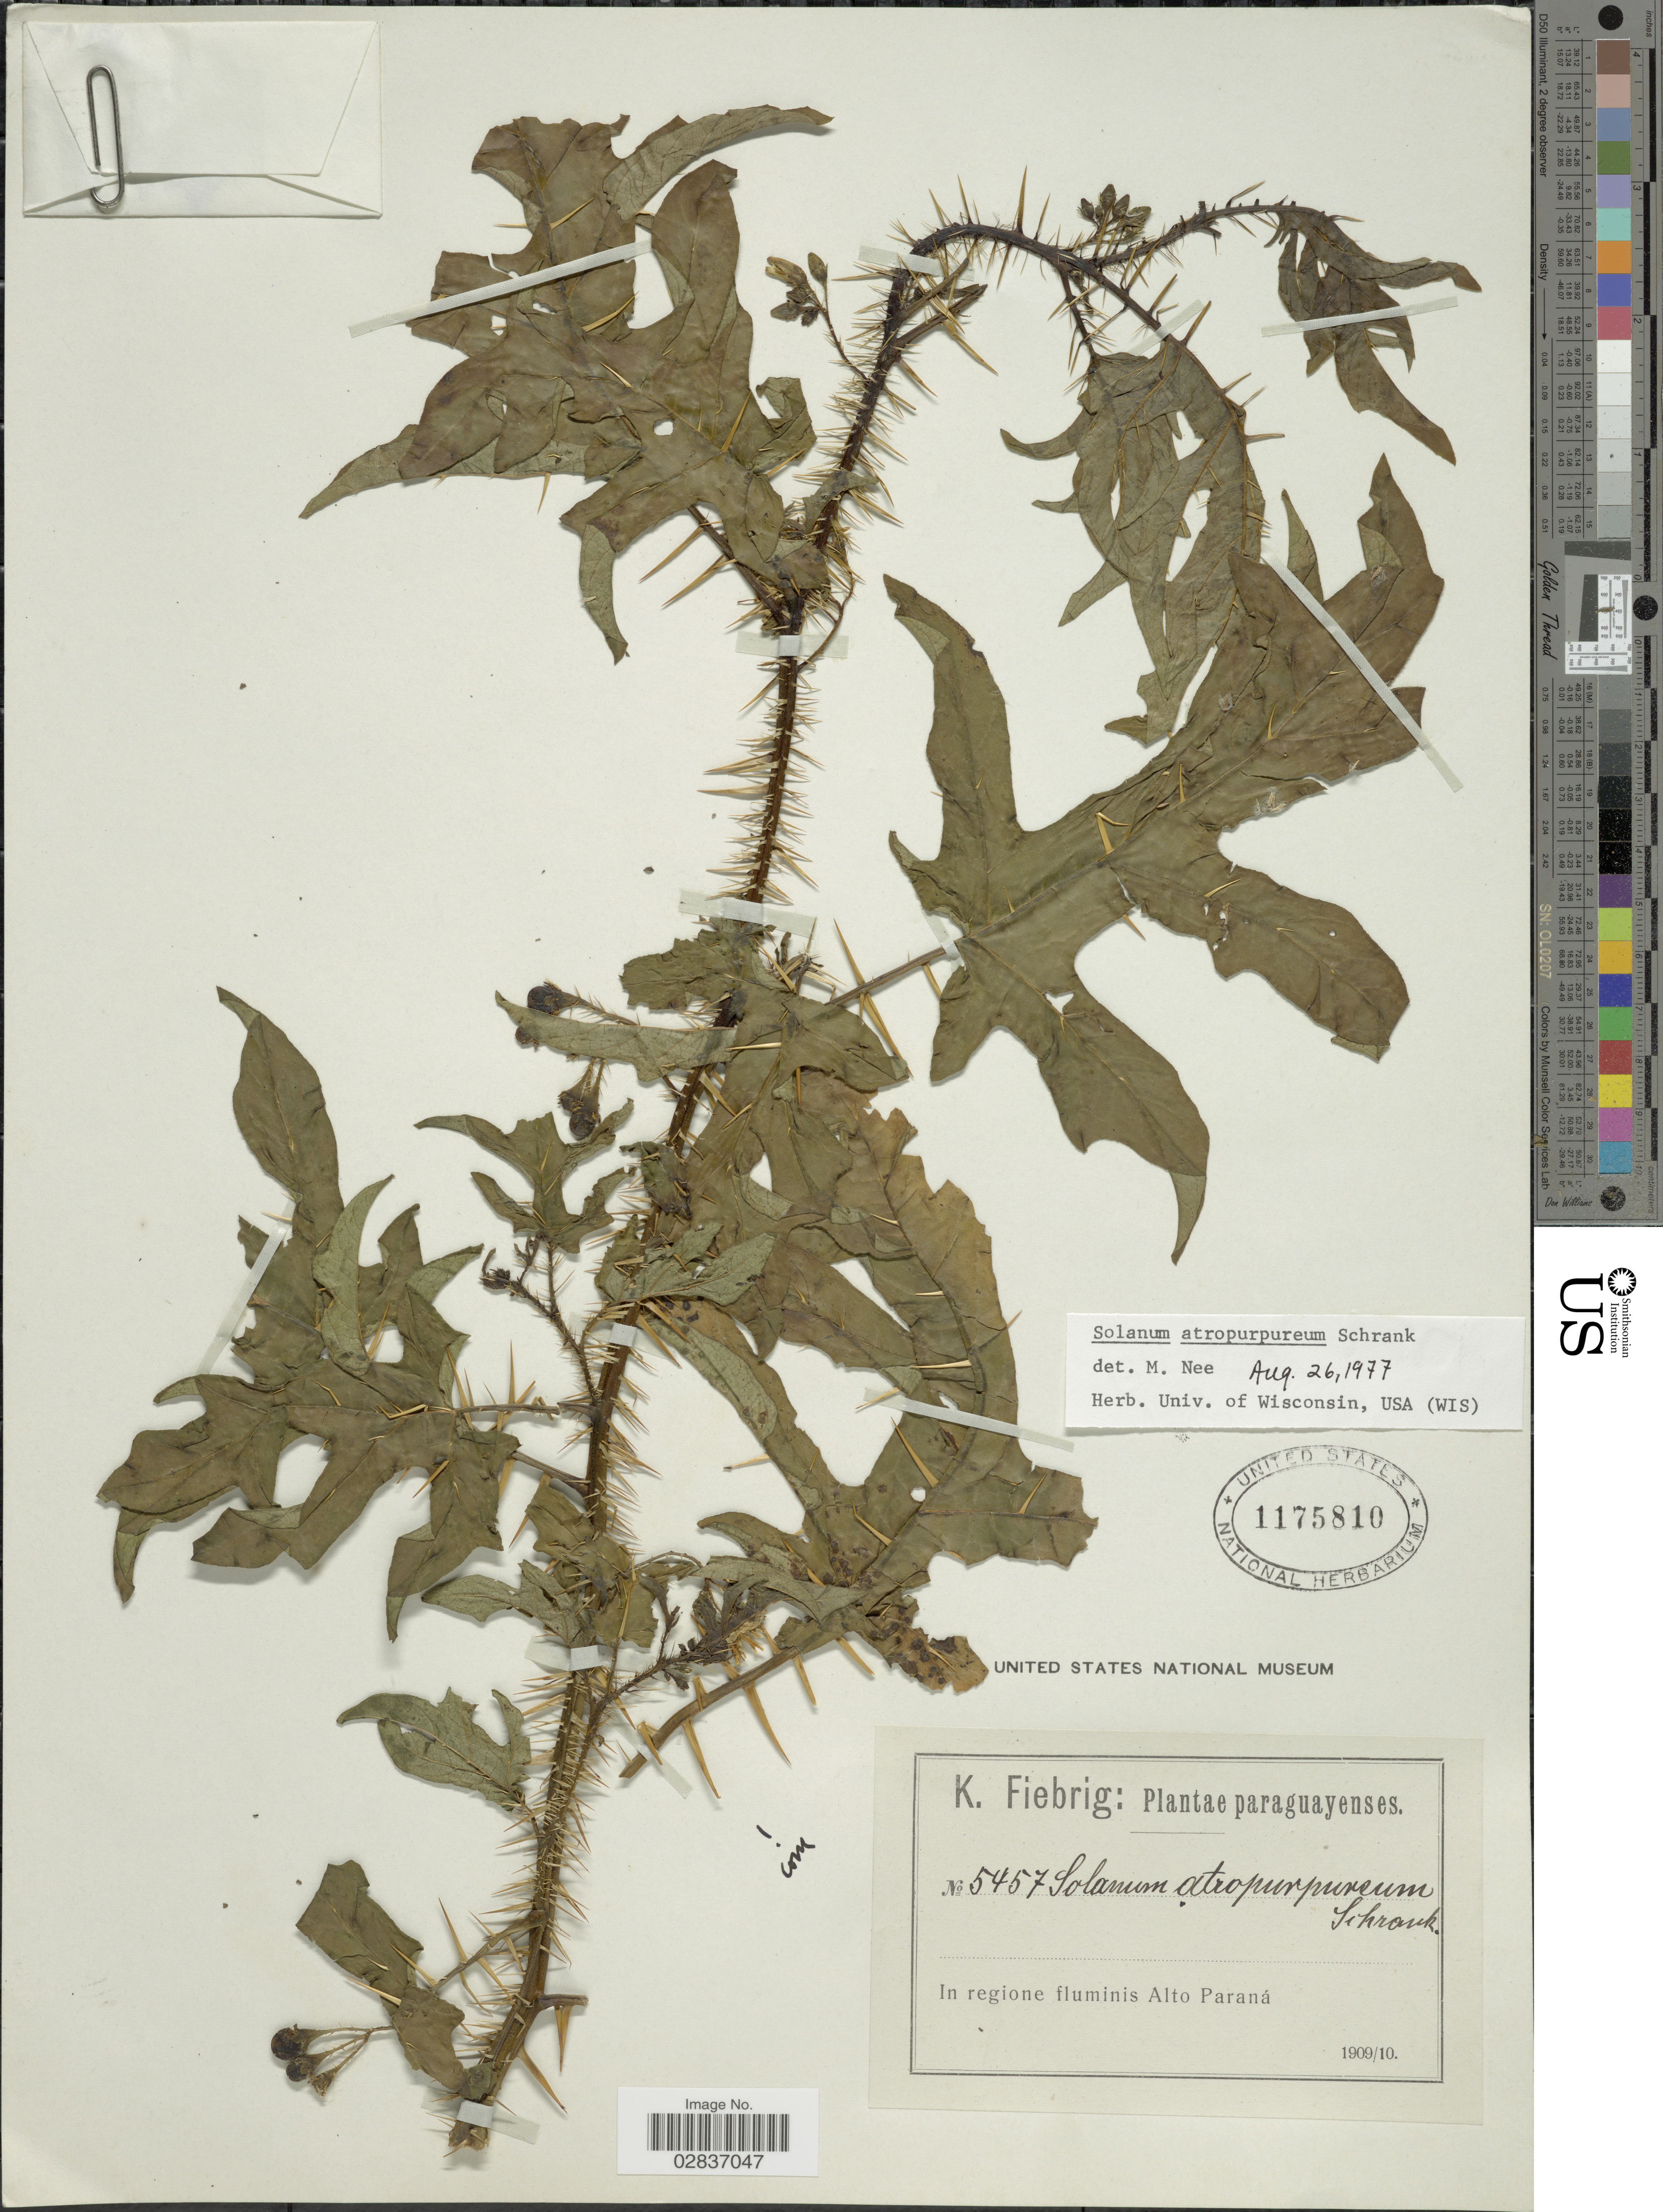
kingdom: Plantae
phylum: Tracheophyta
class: Magnoliopsida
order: Solanales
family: Solanaceae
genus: Solanum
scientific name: Solanum atropurpureum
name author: Schrank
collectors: K. Fiebrig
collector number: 5457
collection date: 1909/1910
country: Paraguay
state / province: Alto Parana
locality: In regione fluminis Alto Paraná.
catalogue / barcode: US 1175810